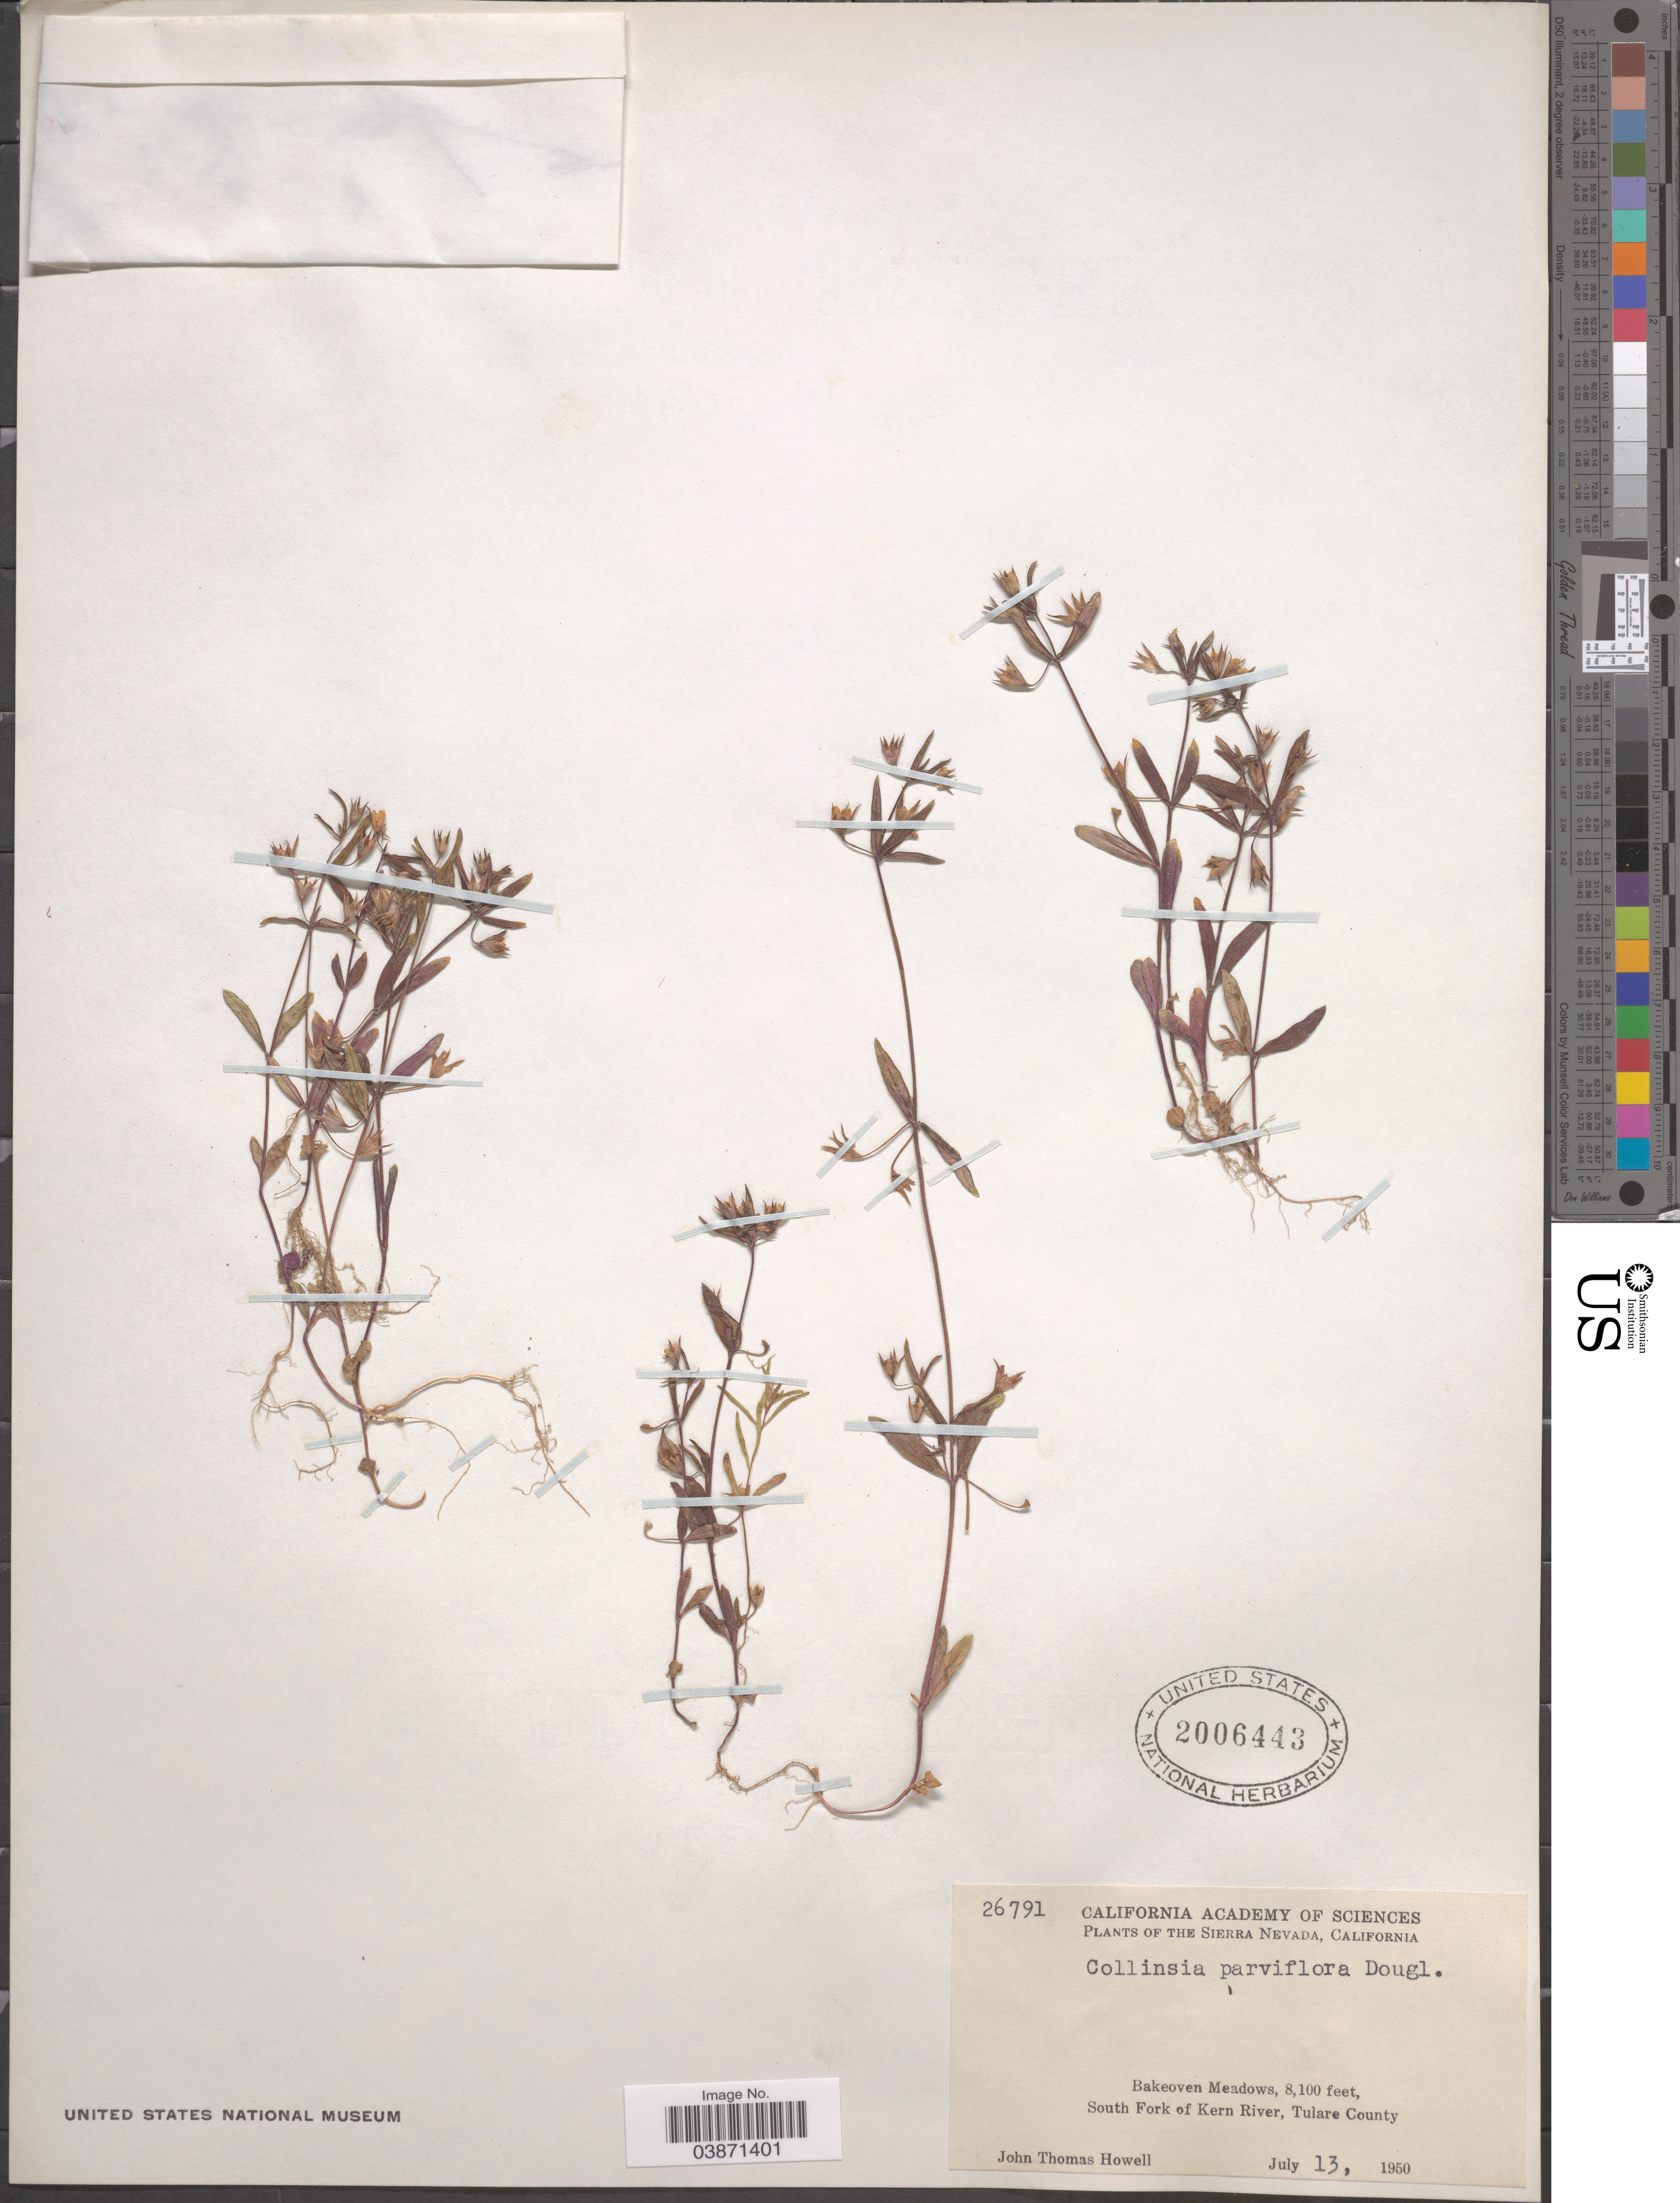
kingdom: Plantae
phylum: Tracheophyta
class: Magnoliopsida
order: Lamiales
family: Plantaginaceae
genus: Collinsia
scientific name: Collinsia parviflora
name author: Douglas ex Lindl.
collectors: J. T. Howell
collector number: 26791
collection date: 1950-07-13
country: United States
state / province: California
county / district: Tulare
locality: The Sierra Nevada. Bakeoven Meadows, South Fork of Kern River, Tulare County.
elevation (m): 2469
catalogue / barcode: US 2006443